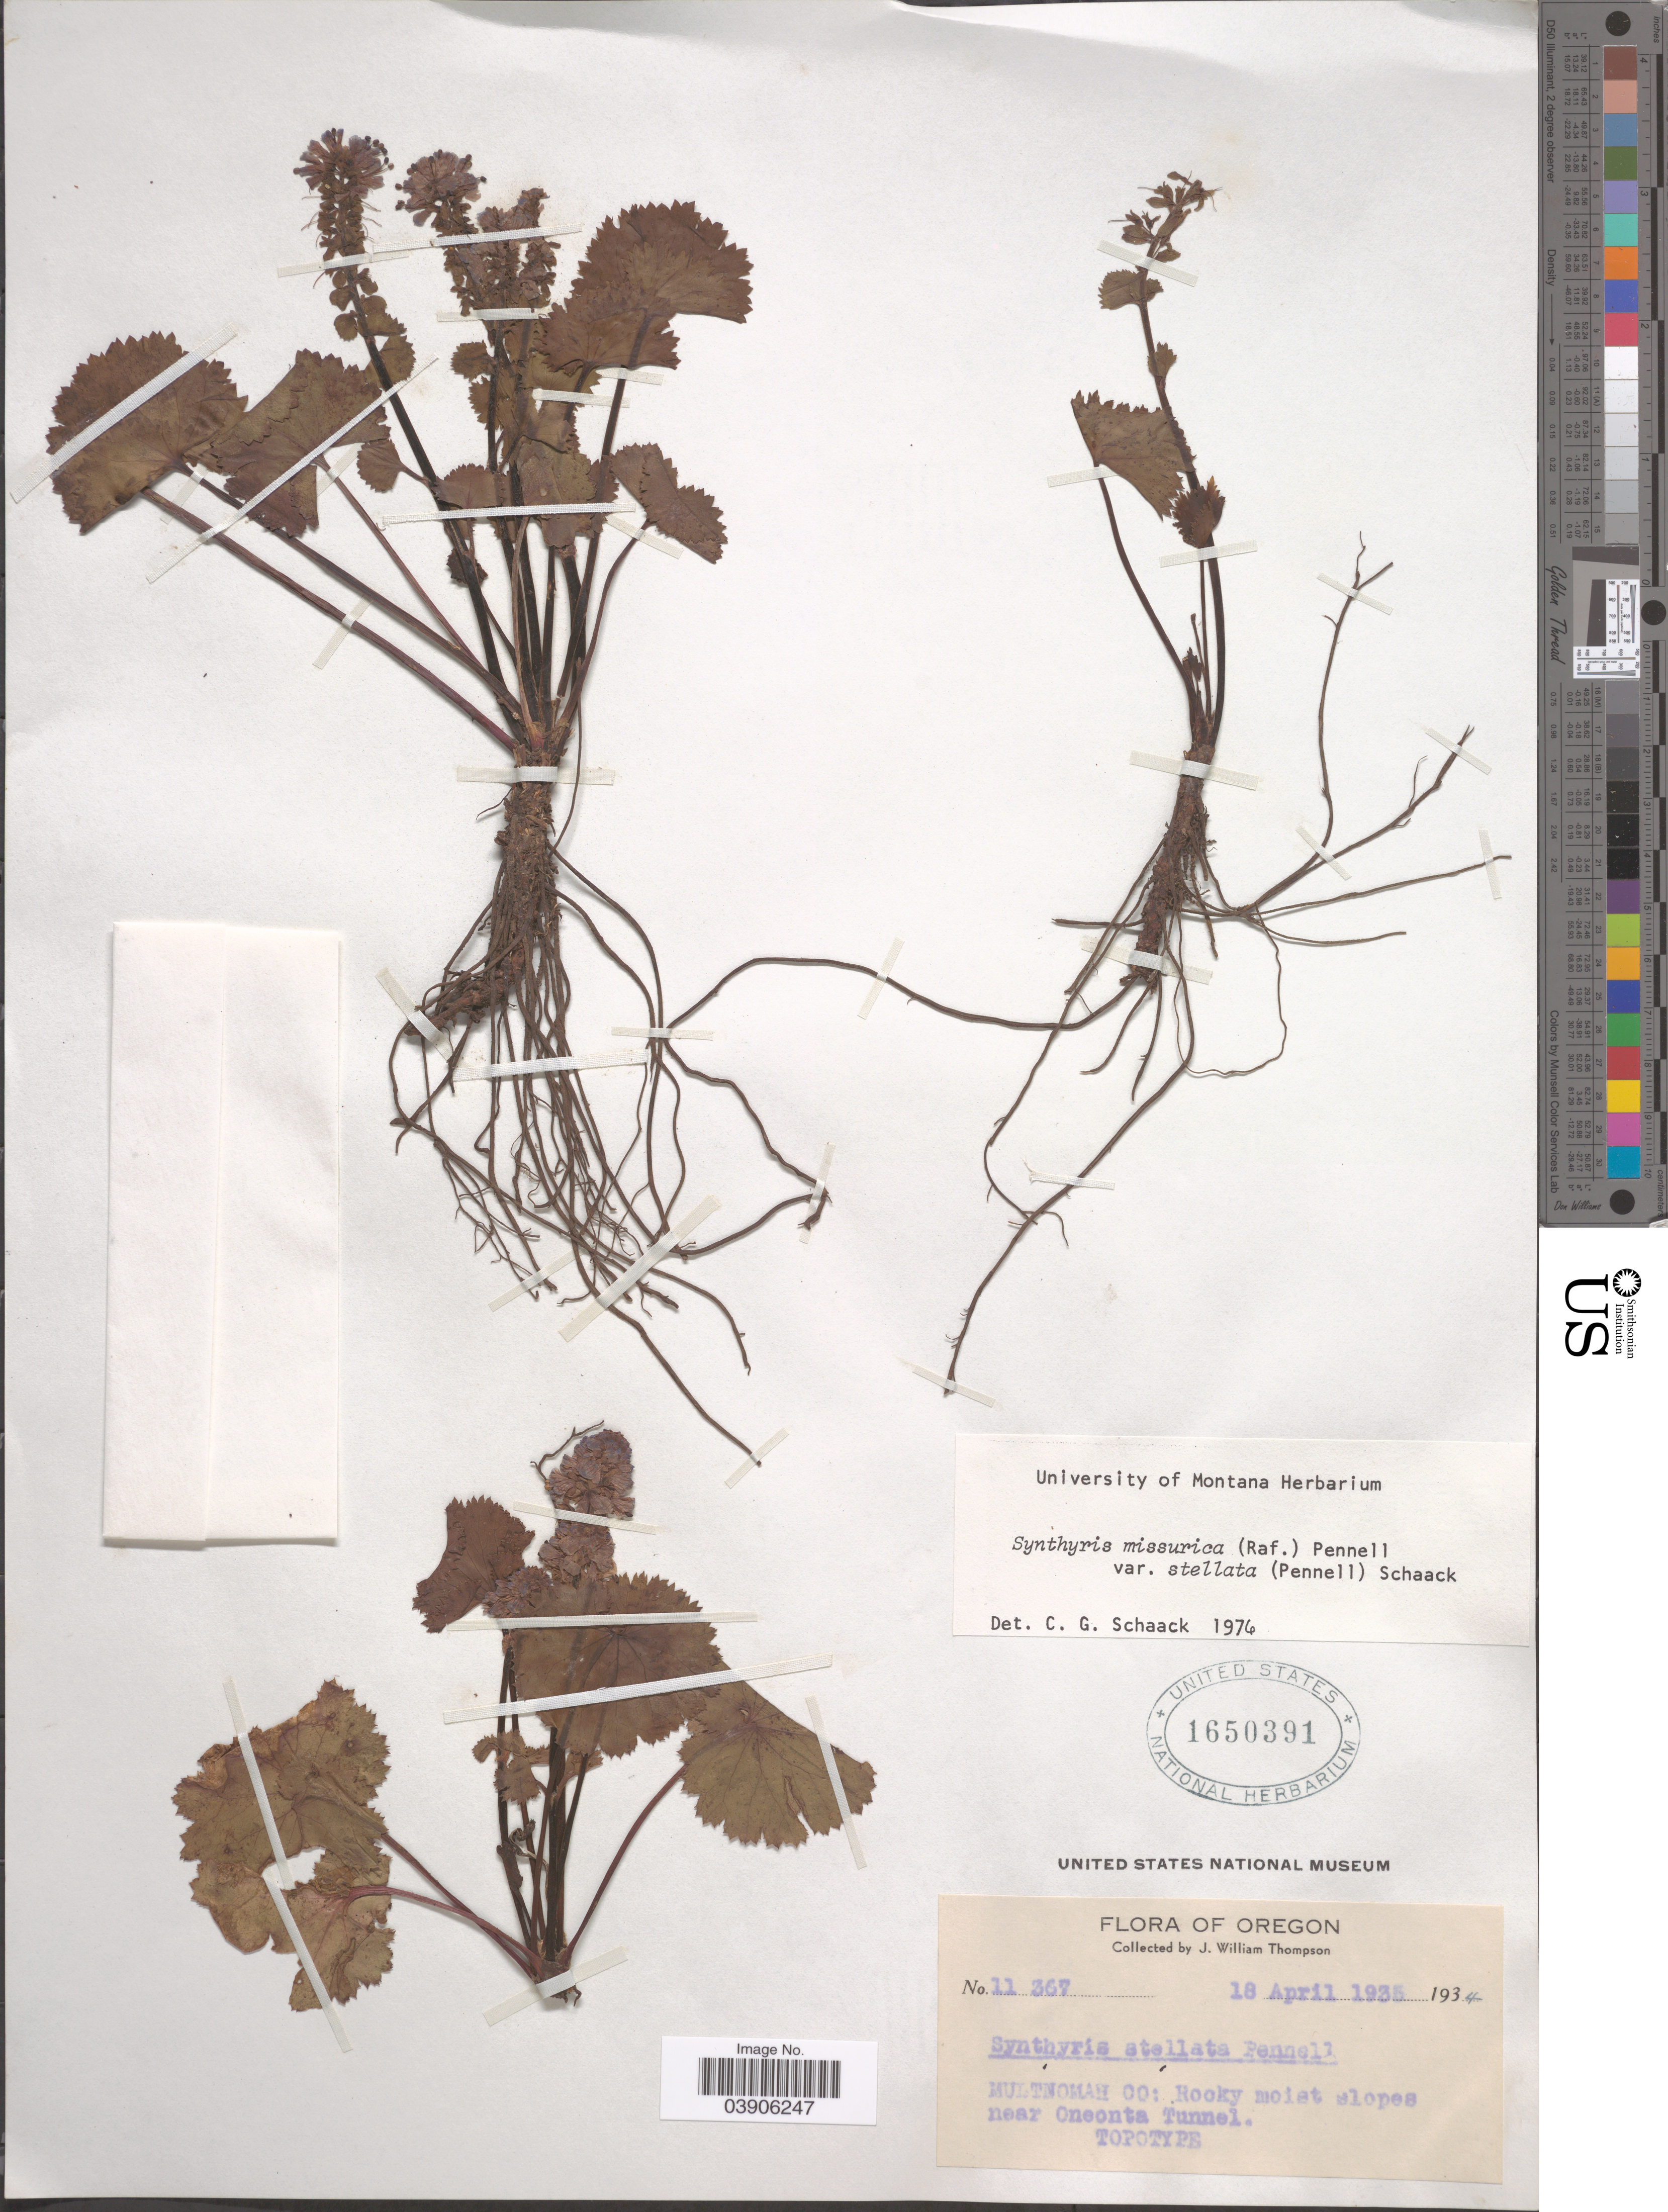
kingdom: Plantae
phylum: Tracheophyta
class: Magnoliopsida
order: Lamiales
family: Plantaginaceae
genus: Synthyris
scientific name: Synthyris missurica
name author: (Raf.) Pennell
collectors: J. W. Thompson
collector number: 11367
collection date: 1935-04-18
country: United States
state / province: Oregon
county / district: Multnomah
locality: Multnomah Co: Rocky moist slopes near Oneonta Tunnel.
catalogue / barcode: US 1650391